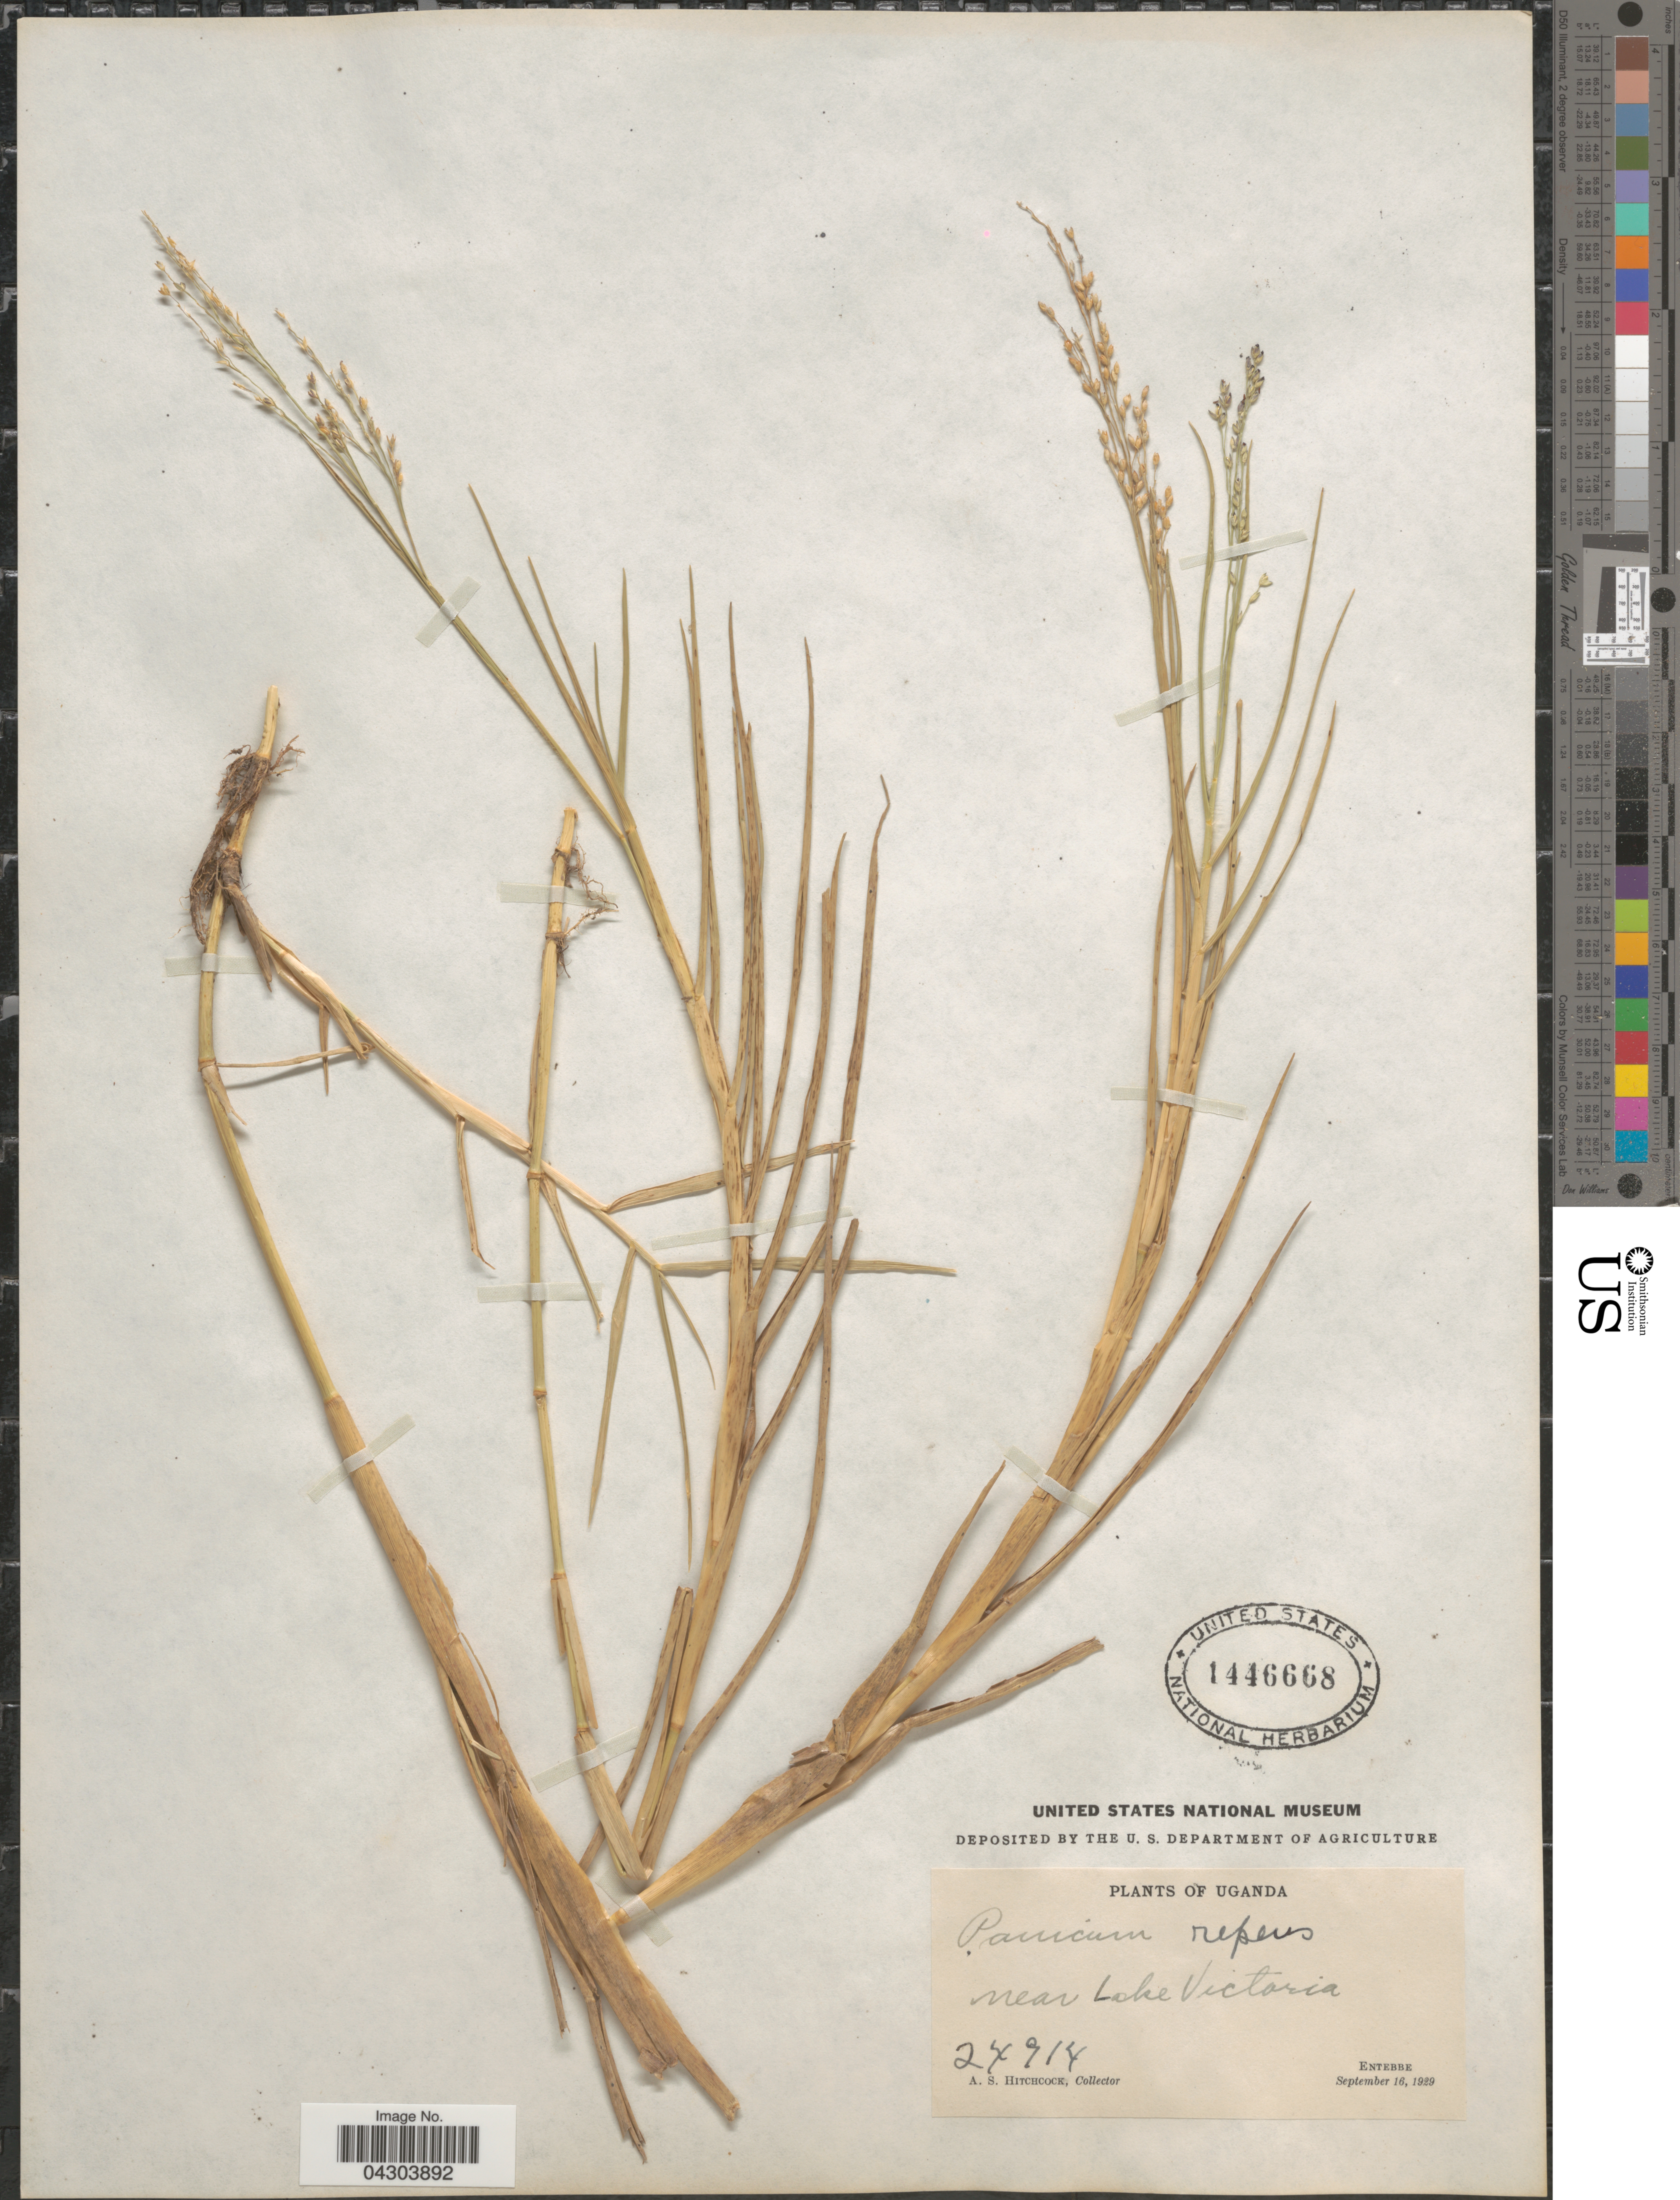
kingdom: Plantae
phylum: Tracheophyta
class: Liliopsida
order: Poales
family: Poaceae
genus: Panicum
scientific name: Panicum repens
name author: L.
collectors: A. S. Hitchcock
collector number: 24914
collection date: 1929-09-16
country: Uganda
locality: Near Lake Victoria. Entebbe.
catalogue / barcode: US 1446668